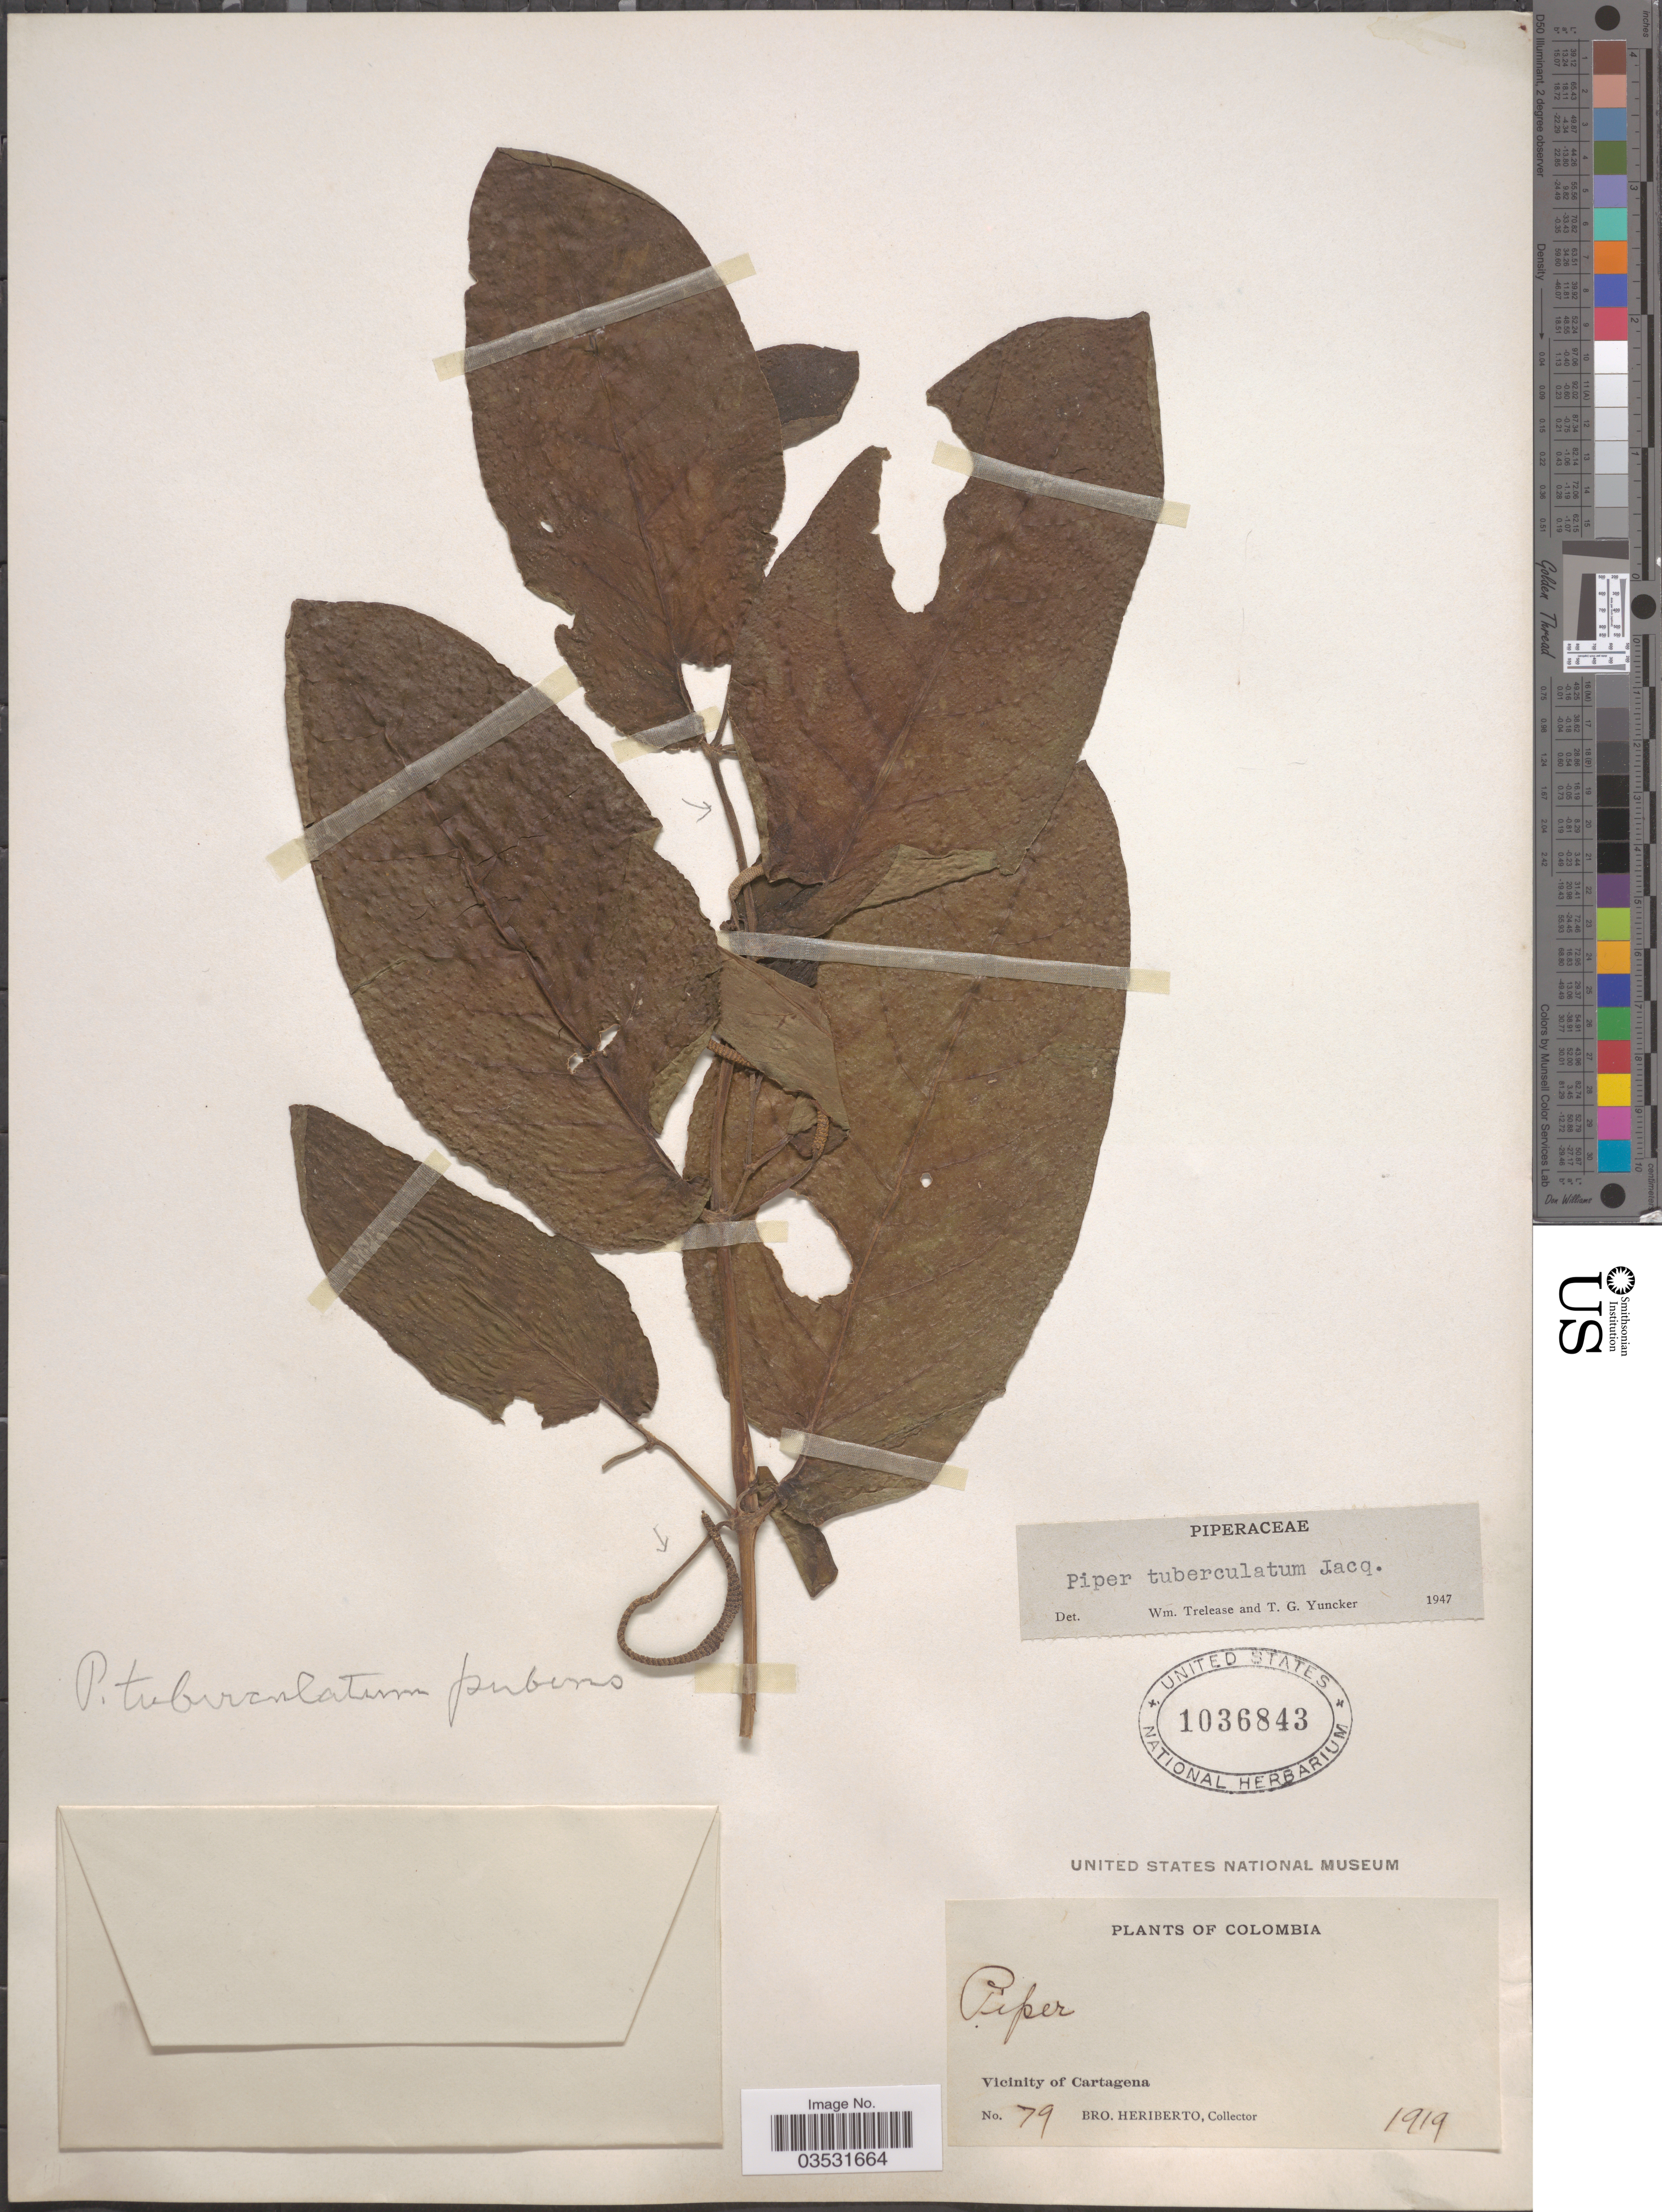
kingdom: Plantae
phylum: Tracheophyta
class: Magnoliopsida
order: Piperales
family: Piperaceae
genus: Piper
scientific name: Piper tuberculatum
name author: Jacq.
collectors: B. Heriberto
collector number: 79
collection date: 1919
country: Colombia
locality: Vicinity of Cartagena.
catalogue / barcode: US 1036843